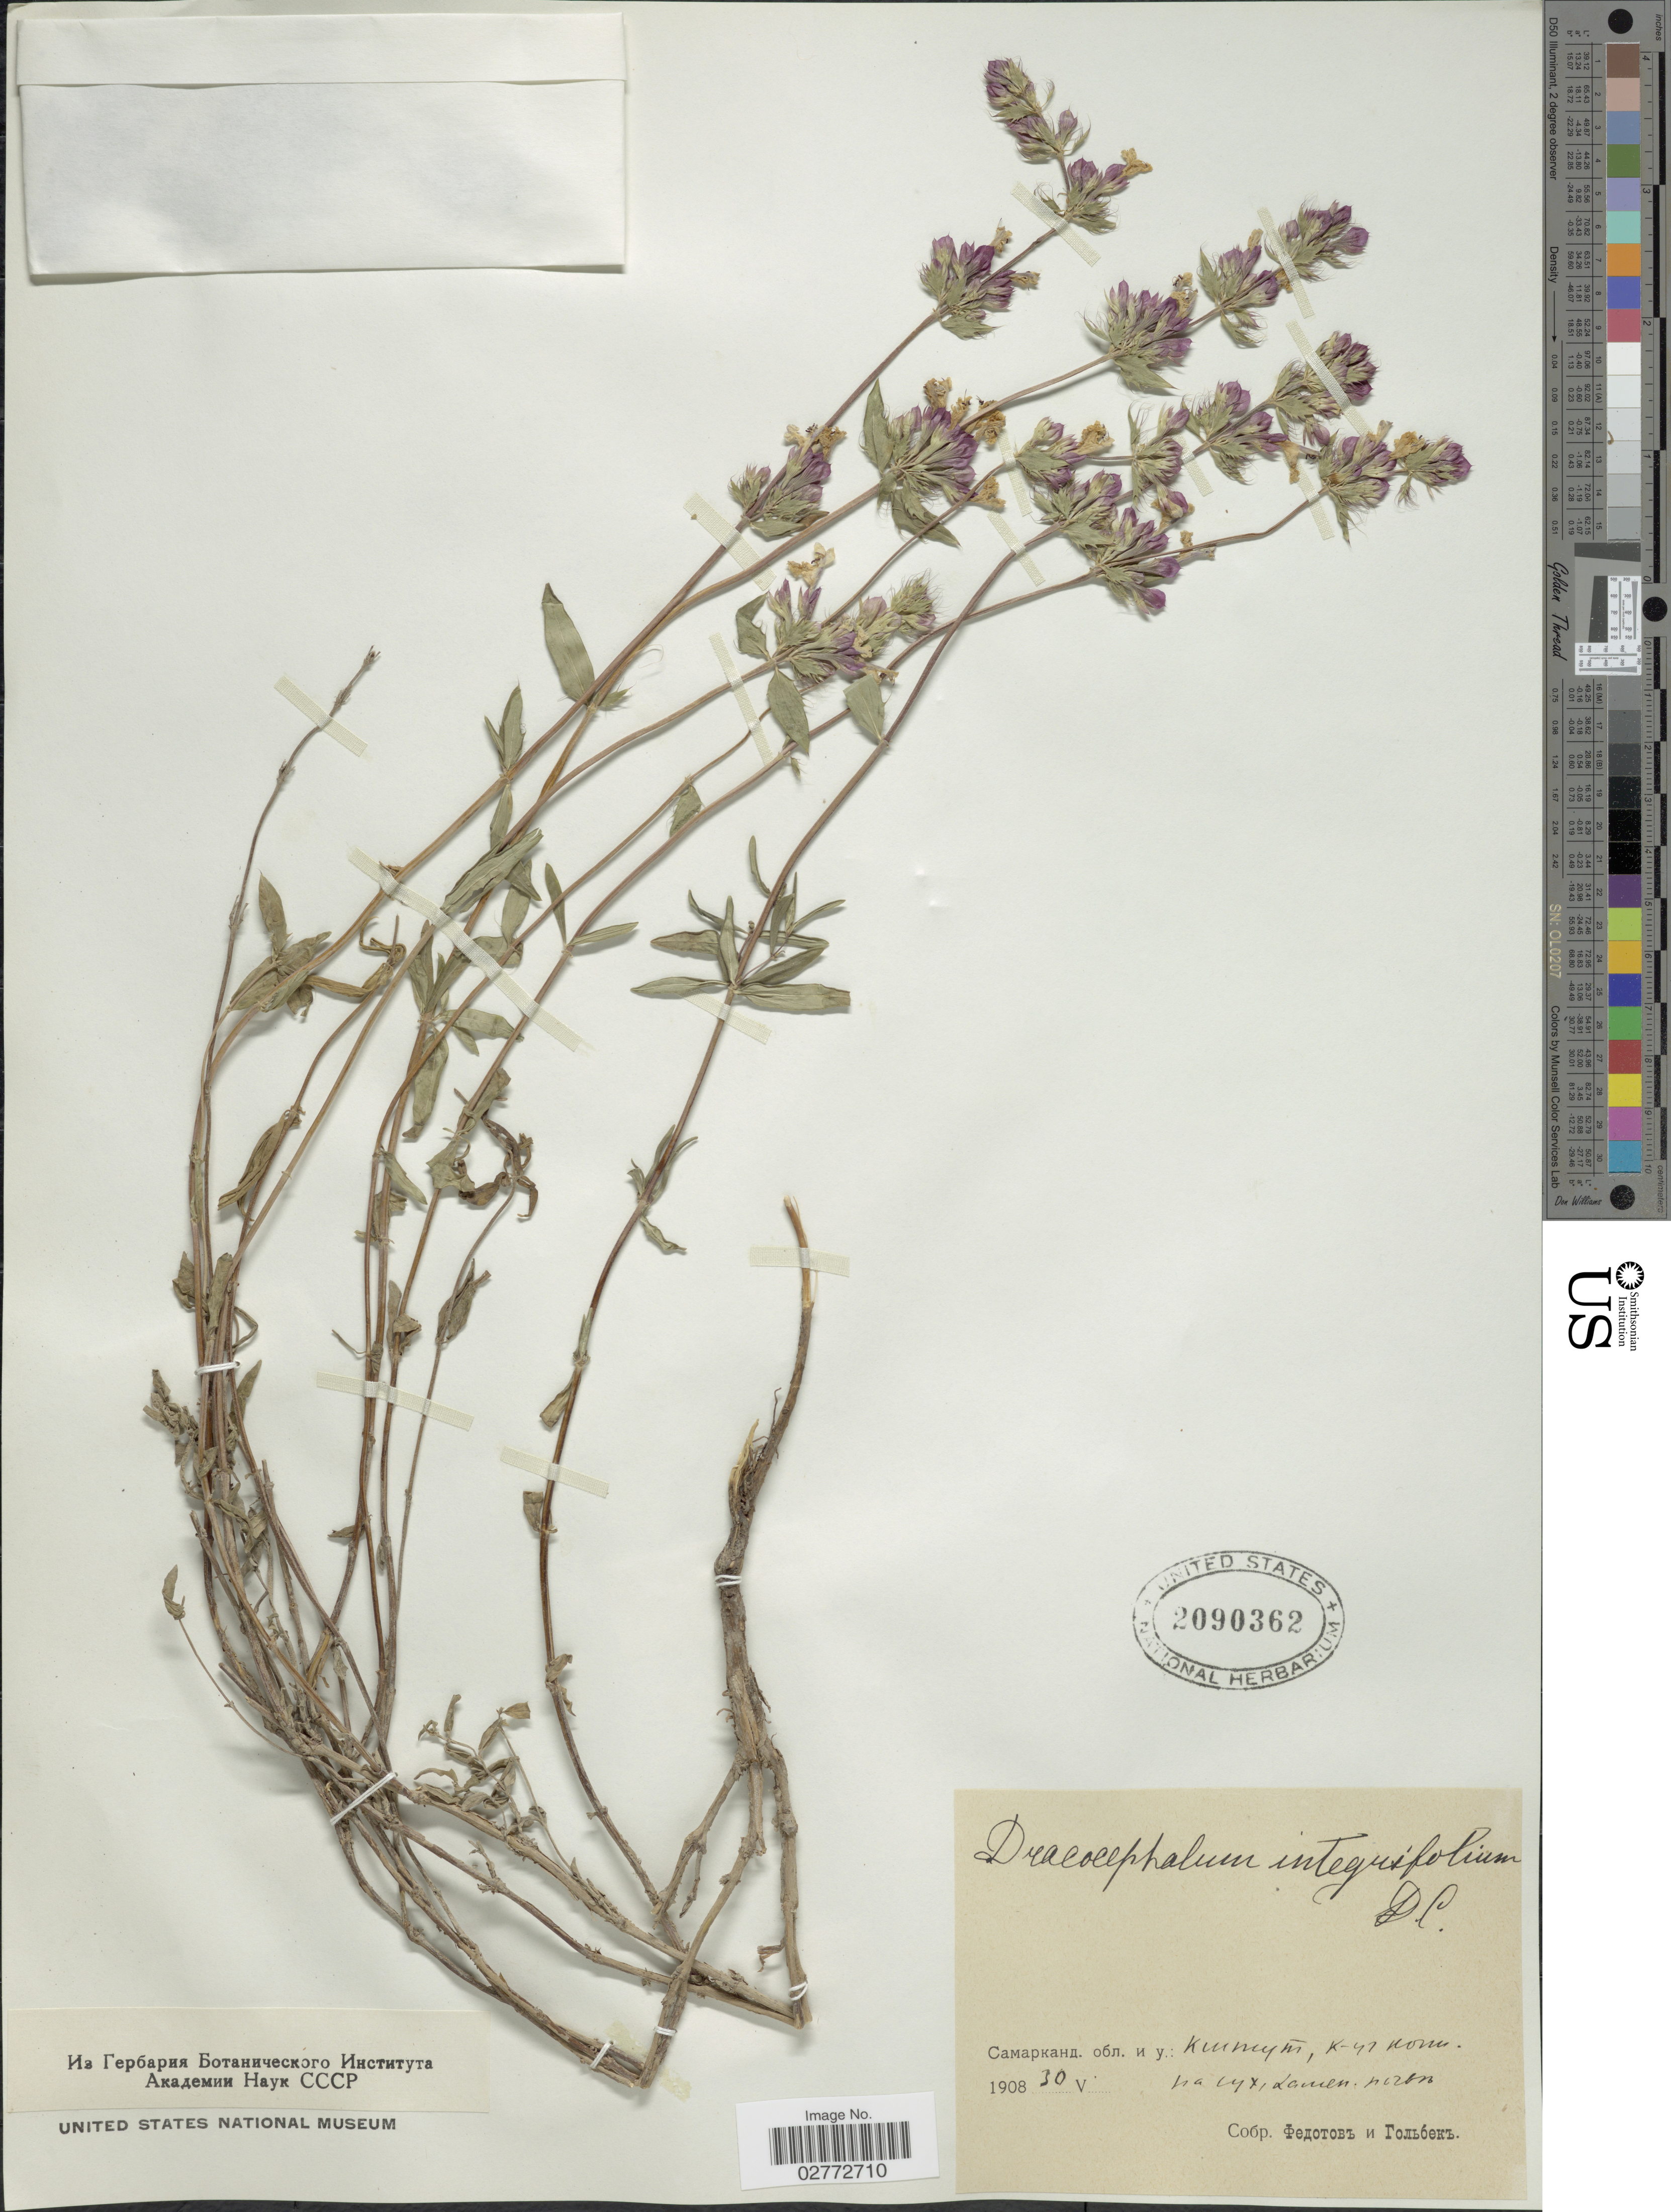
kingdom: Plantae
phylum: Tracheophyta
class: Magnoliopsida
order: Lamiales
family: Lamiaceae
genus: Dracocephalum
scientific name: Dracocephalum integrifolium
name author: Bunge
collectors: Fedotov & Golbeck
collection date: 1908-05-30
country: Uzbekistan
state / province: Samarqand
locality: X.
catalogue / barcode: US 2090362